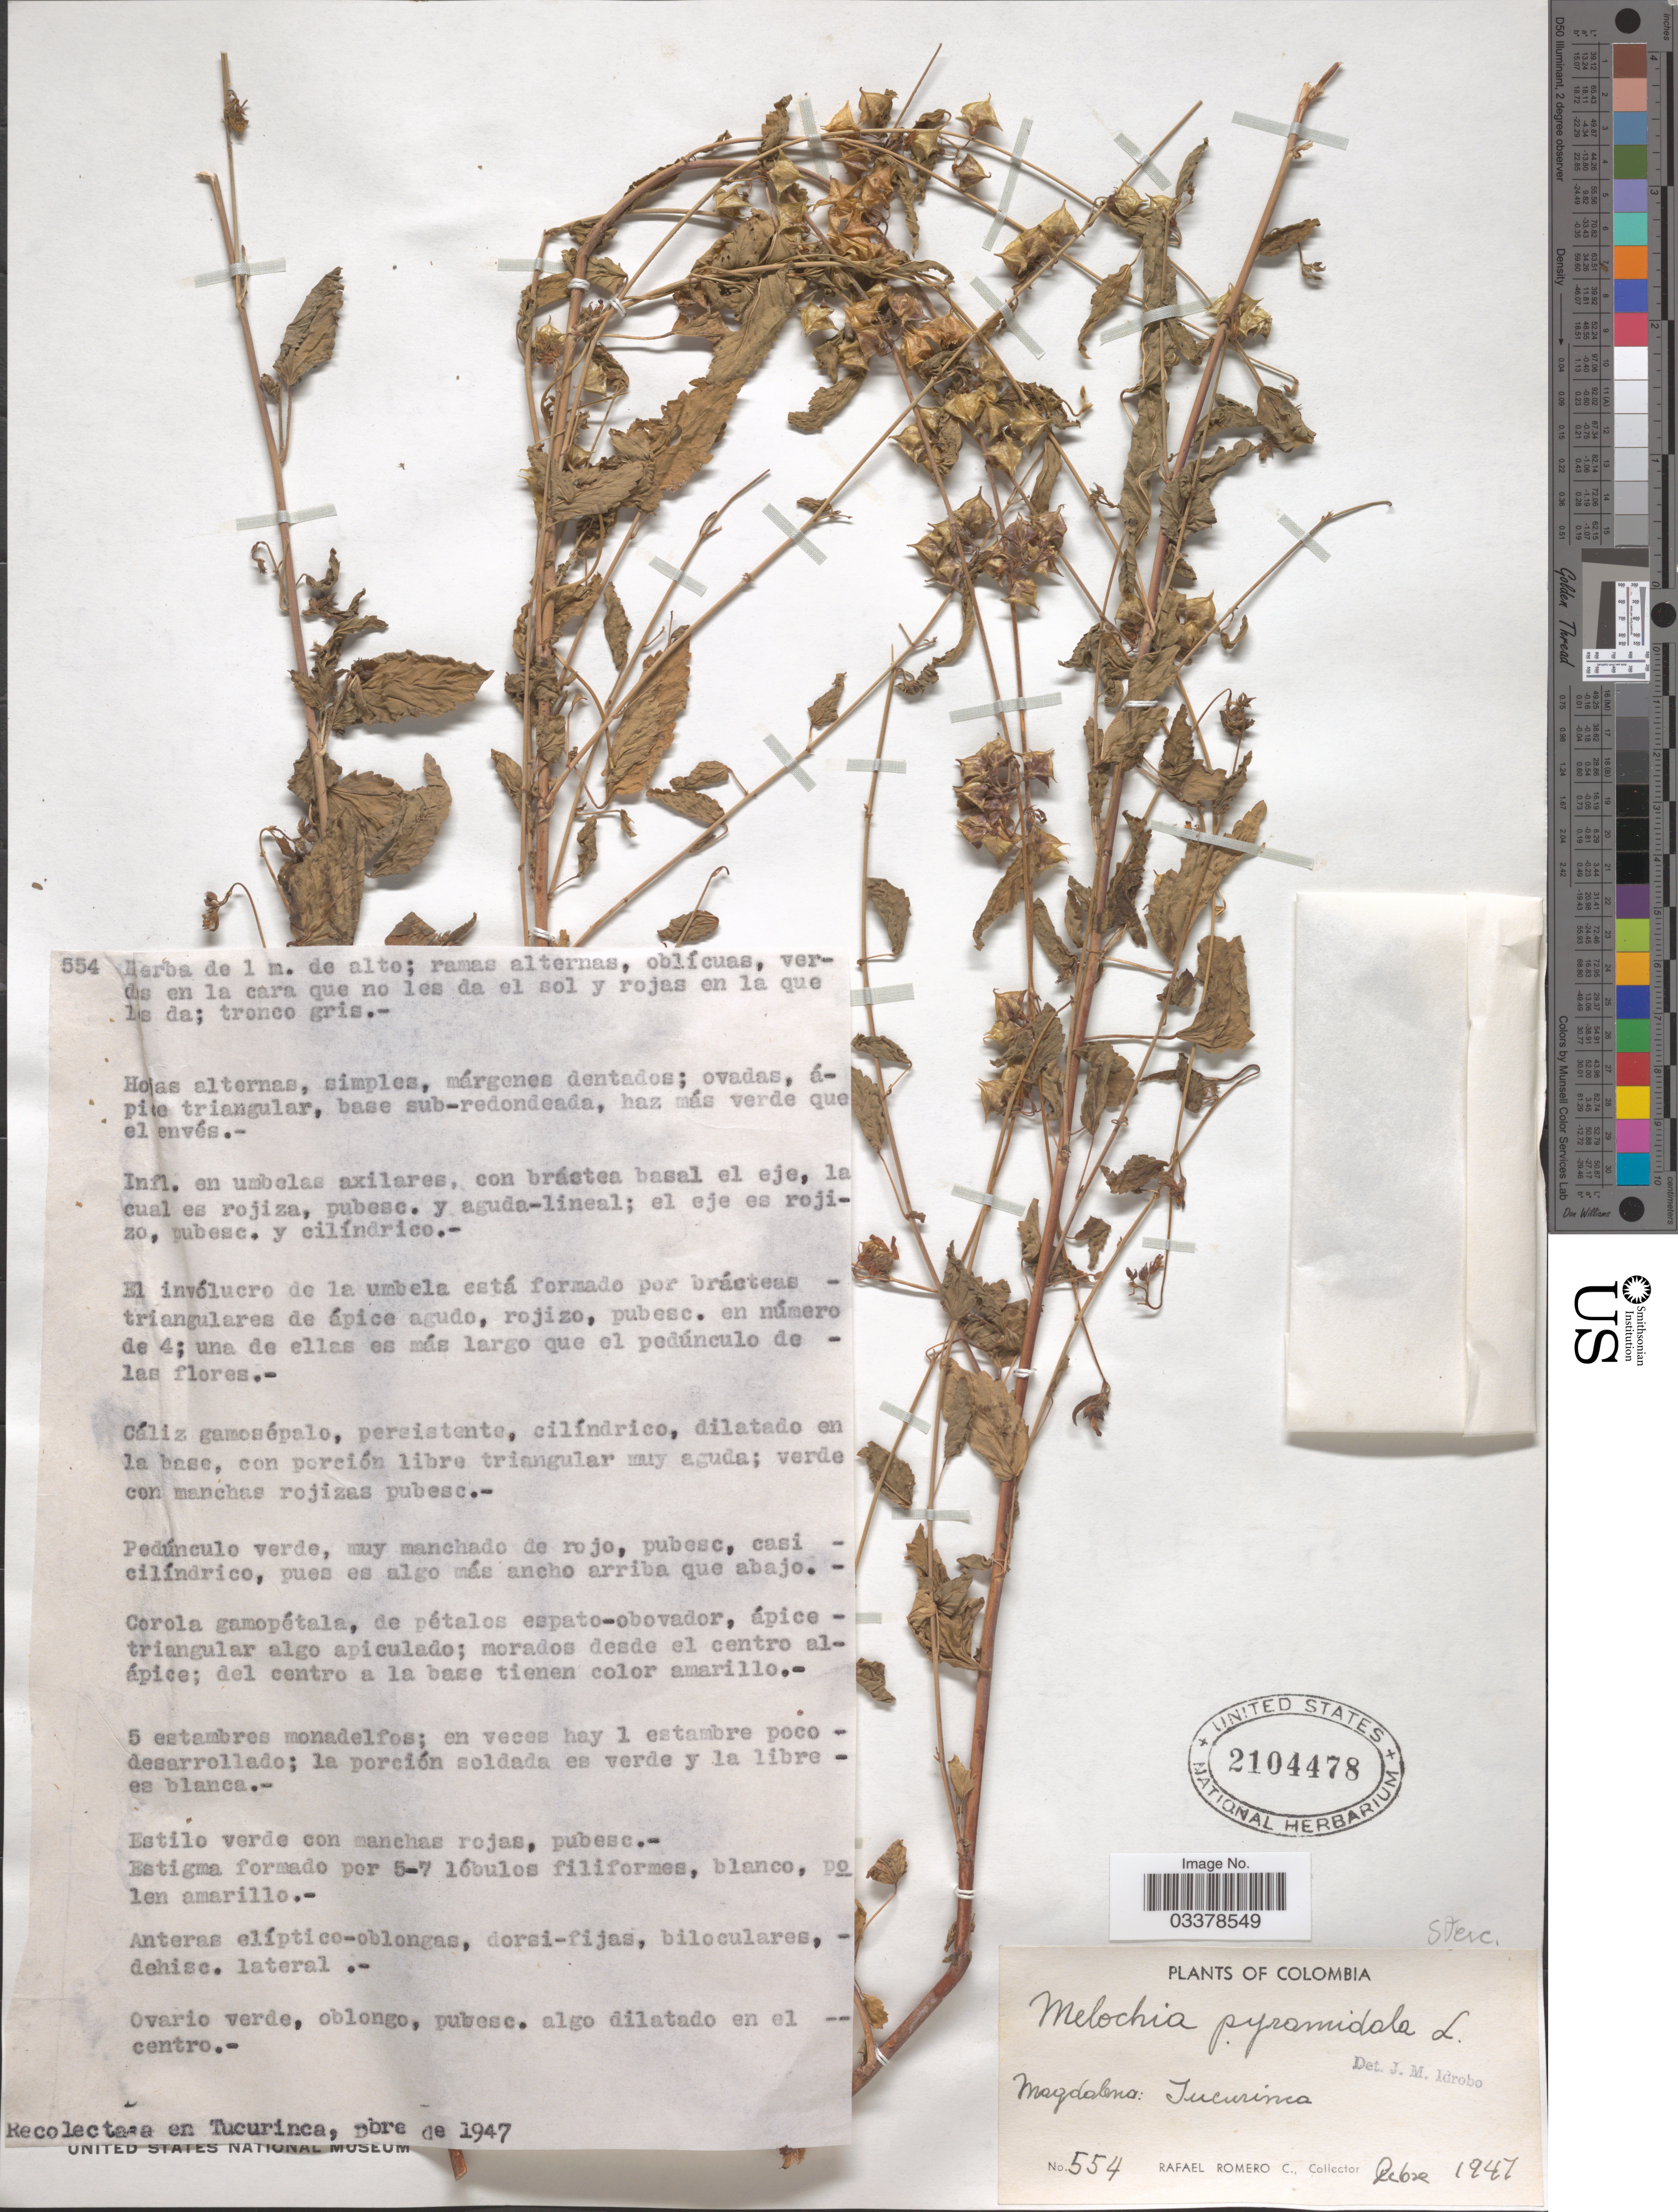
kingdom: Plantae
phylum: Tracheophyta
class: Magnoliopsida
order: Malvales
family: Malvaceae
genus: Melochia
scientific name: Melochia pyramidata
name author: L.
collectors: R. Romero Castañeda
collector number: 554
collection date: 1947-12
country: Colombia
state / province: Magdalena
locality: Tucurinca.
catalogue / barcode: US 2104478